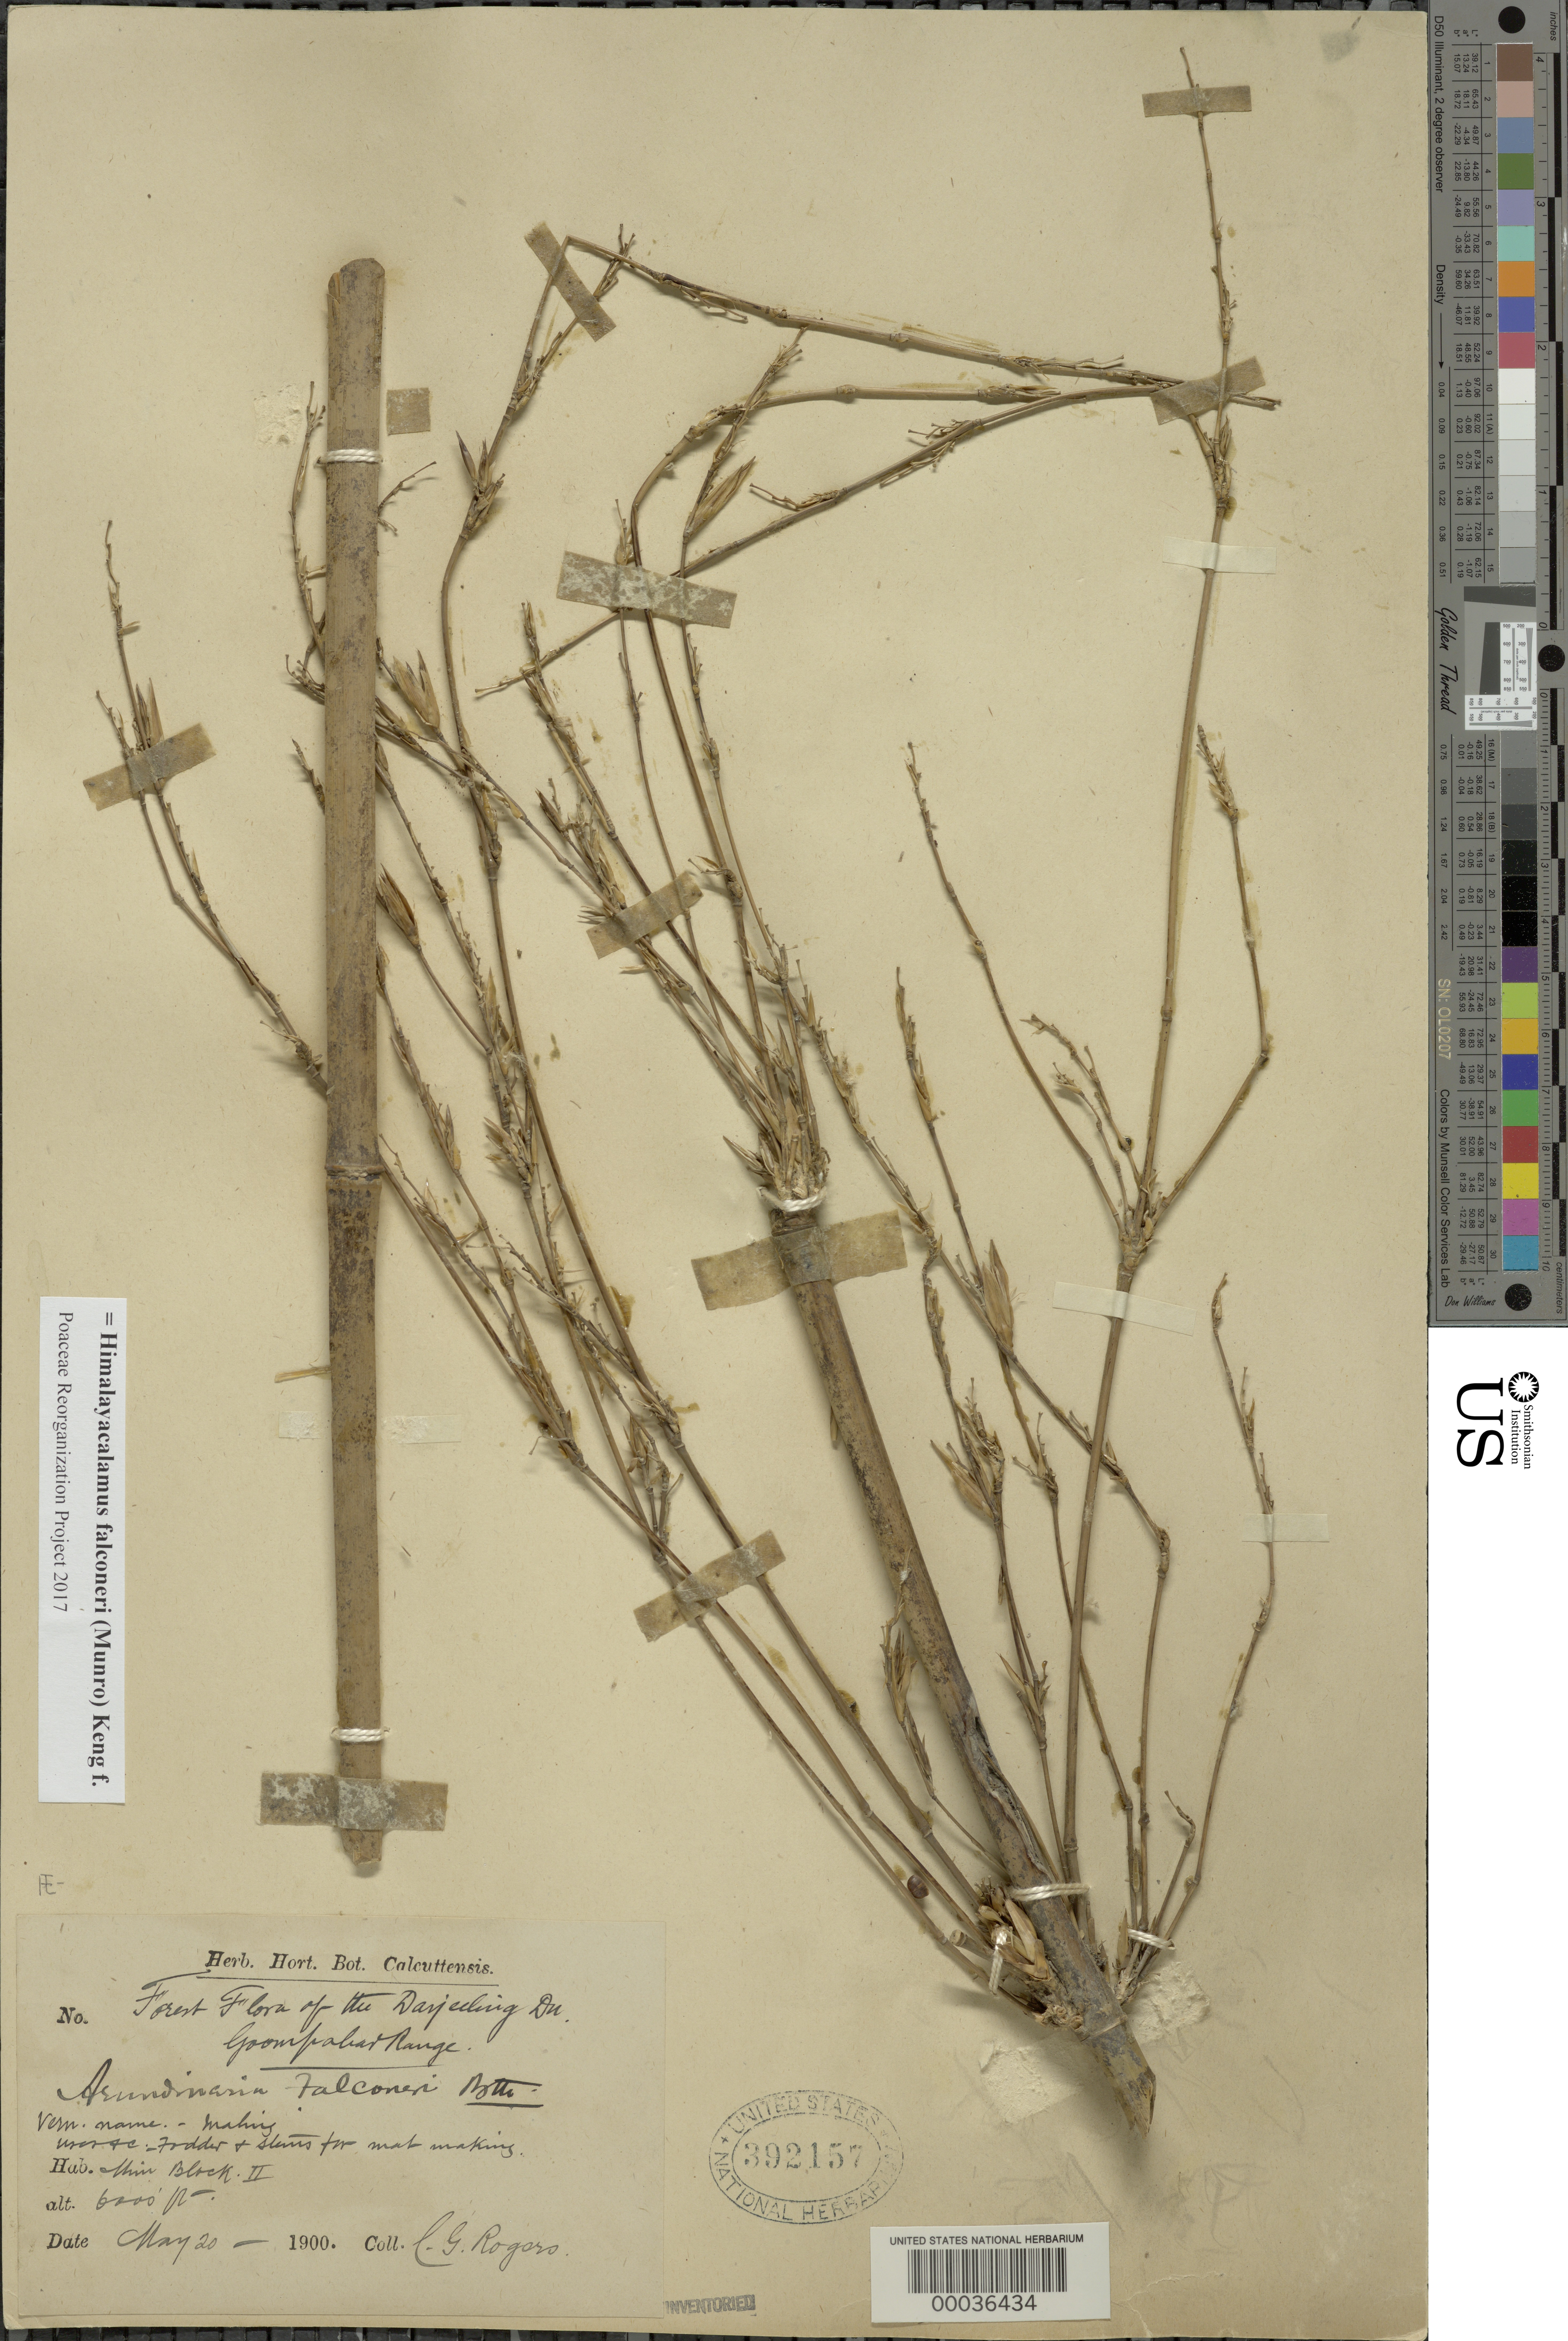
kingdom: Plantae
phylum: Tracheophyta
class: Liliopsida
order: Poales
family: Poaceae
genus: Himalayacalamus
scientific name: Himalayacalamus falconeri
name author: (Munro) Keng f.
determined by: Poaceae Reorganization Project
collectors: C. Rogers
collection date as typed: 20 May 1900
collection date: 1900-05-20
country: India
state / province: West Bengal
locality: Darjeeling Div., Goompahar Range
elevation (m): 1830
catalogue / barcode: US 392157